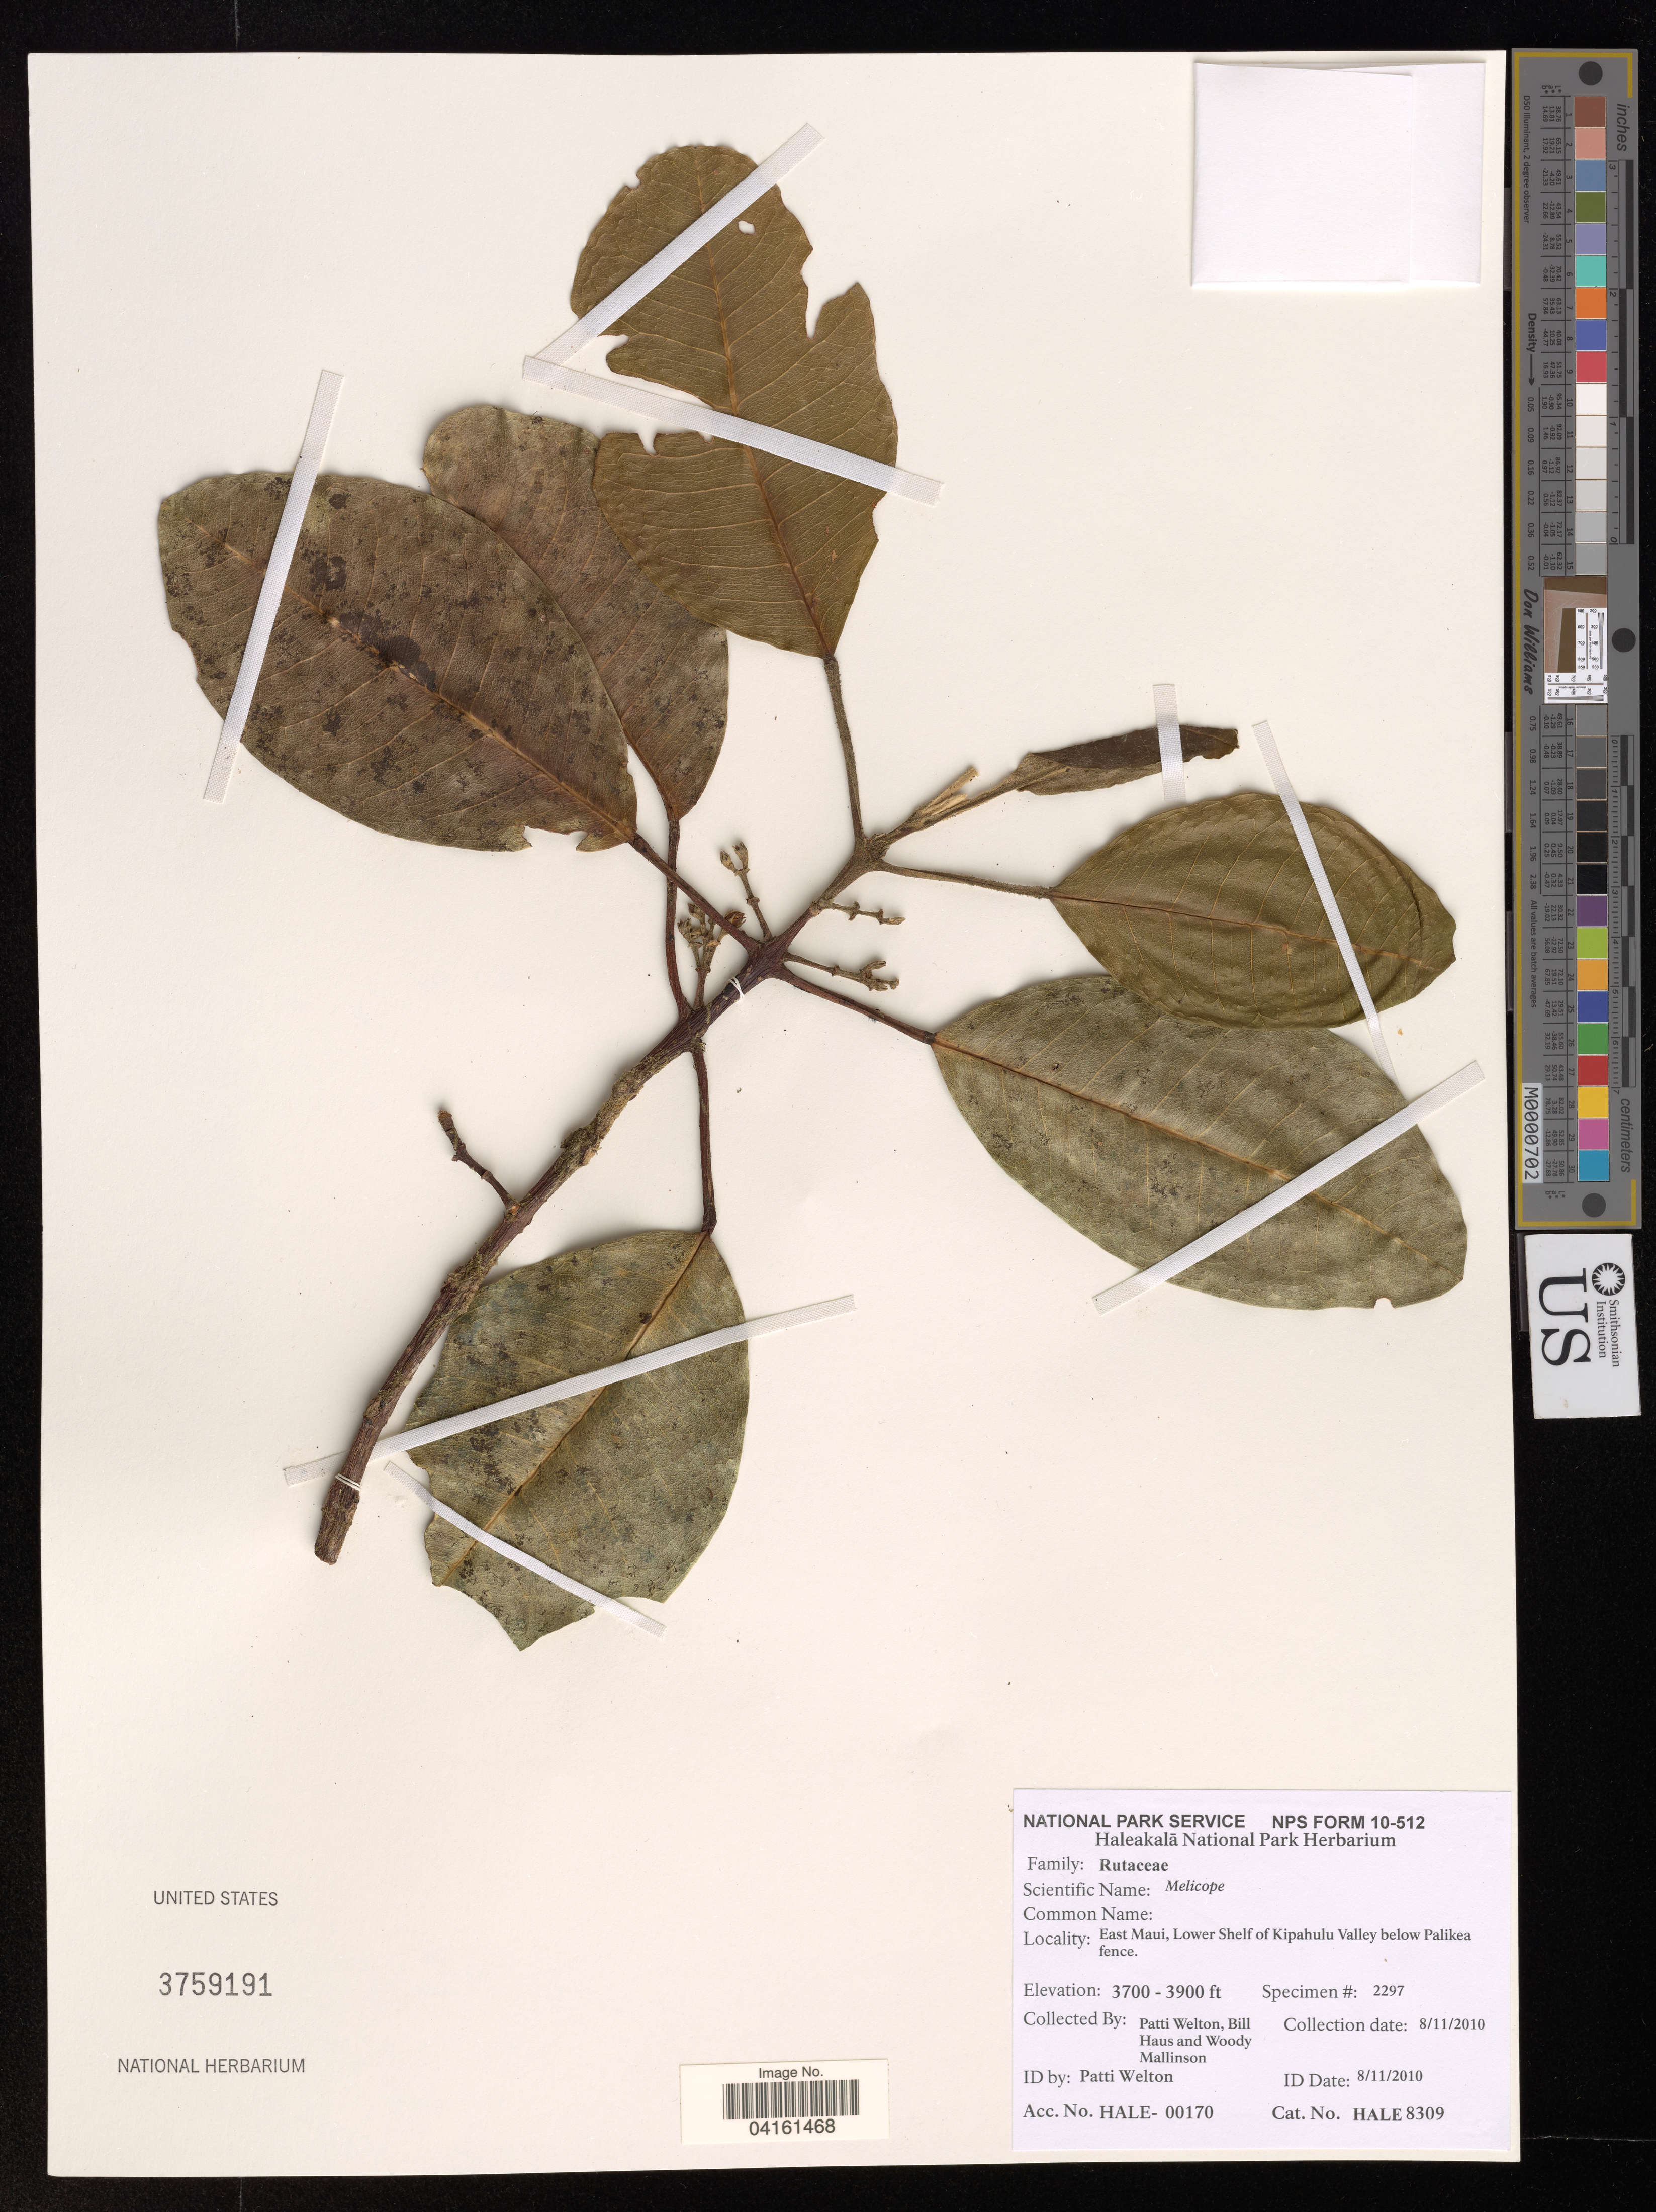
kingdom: Plantae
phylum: Tracheophyta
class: Magnoliopsida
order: Sapindales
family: Rutaceae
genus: Melicope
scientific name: Melicope sp.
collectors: P. Welton, B. Haus & W. Mallinson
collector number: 2297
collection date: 2010-08-11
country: United States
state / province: Hawaii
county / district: Maui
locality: East Maui, Lower Shelf of Kipahulu Valley below Palikea fence.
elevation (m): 1128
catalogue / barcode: US 3759191